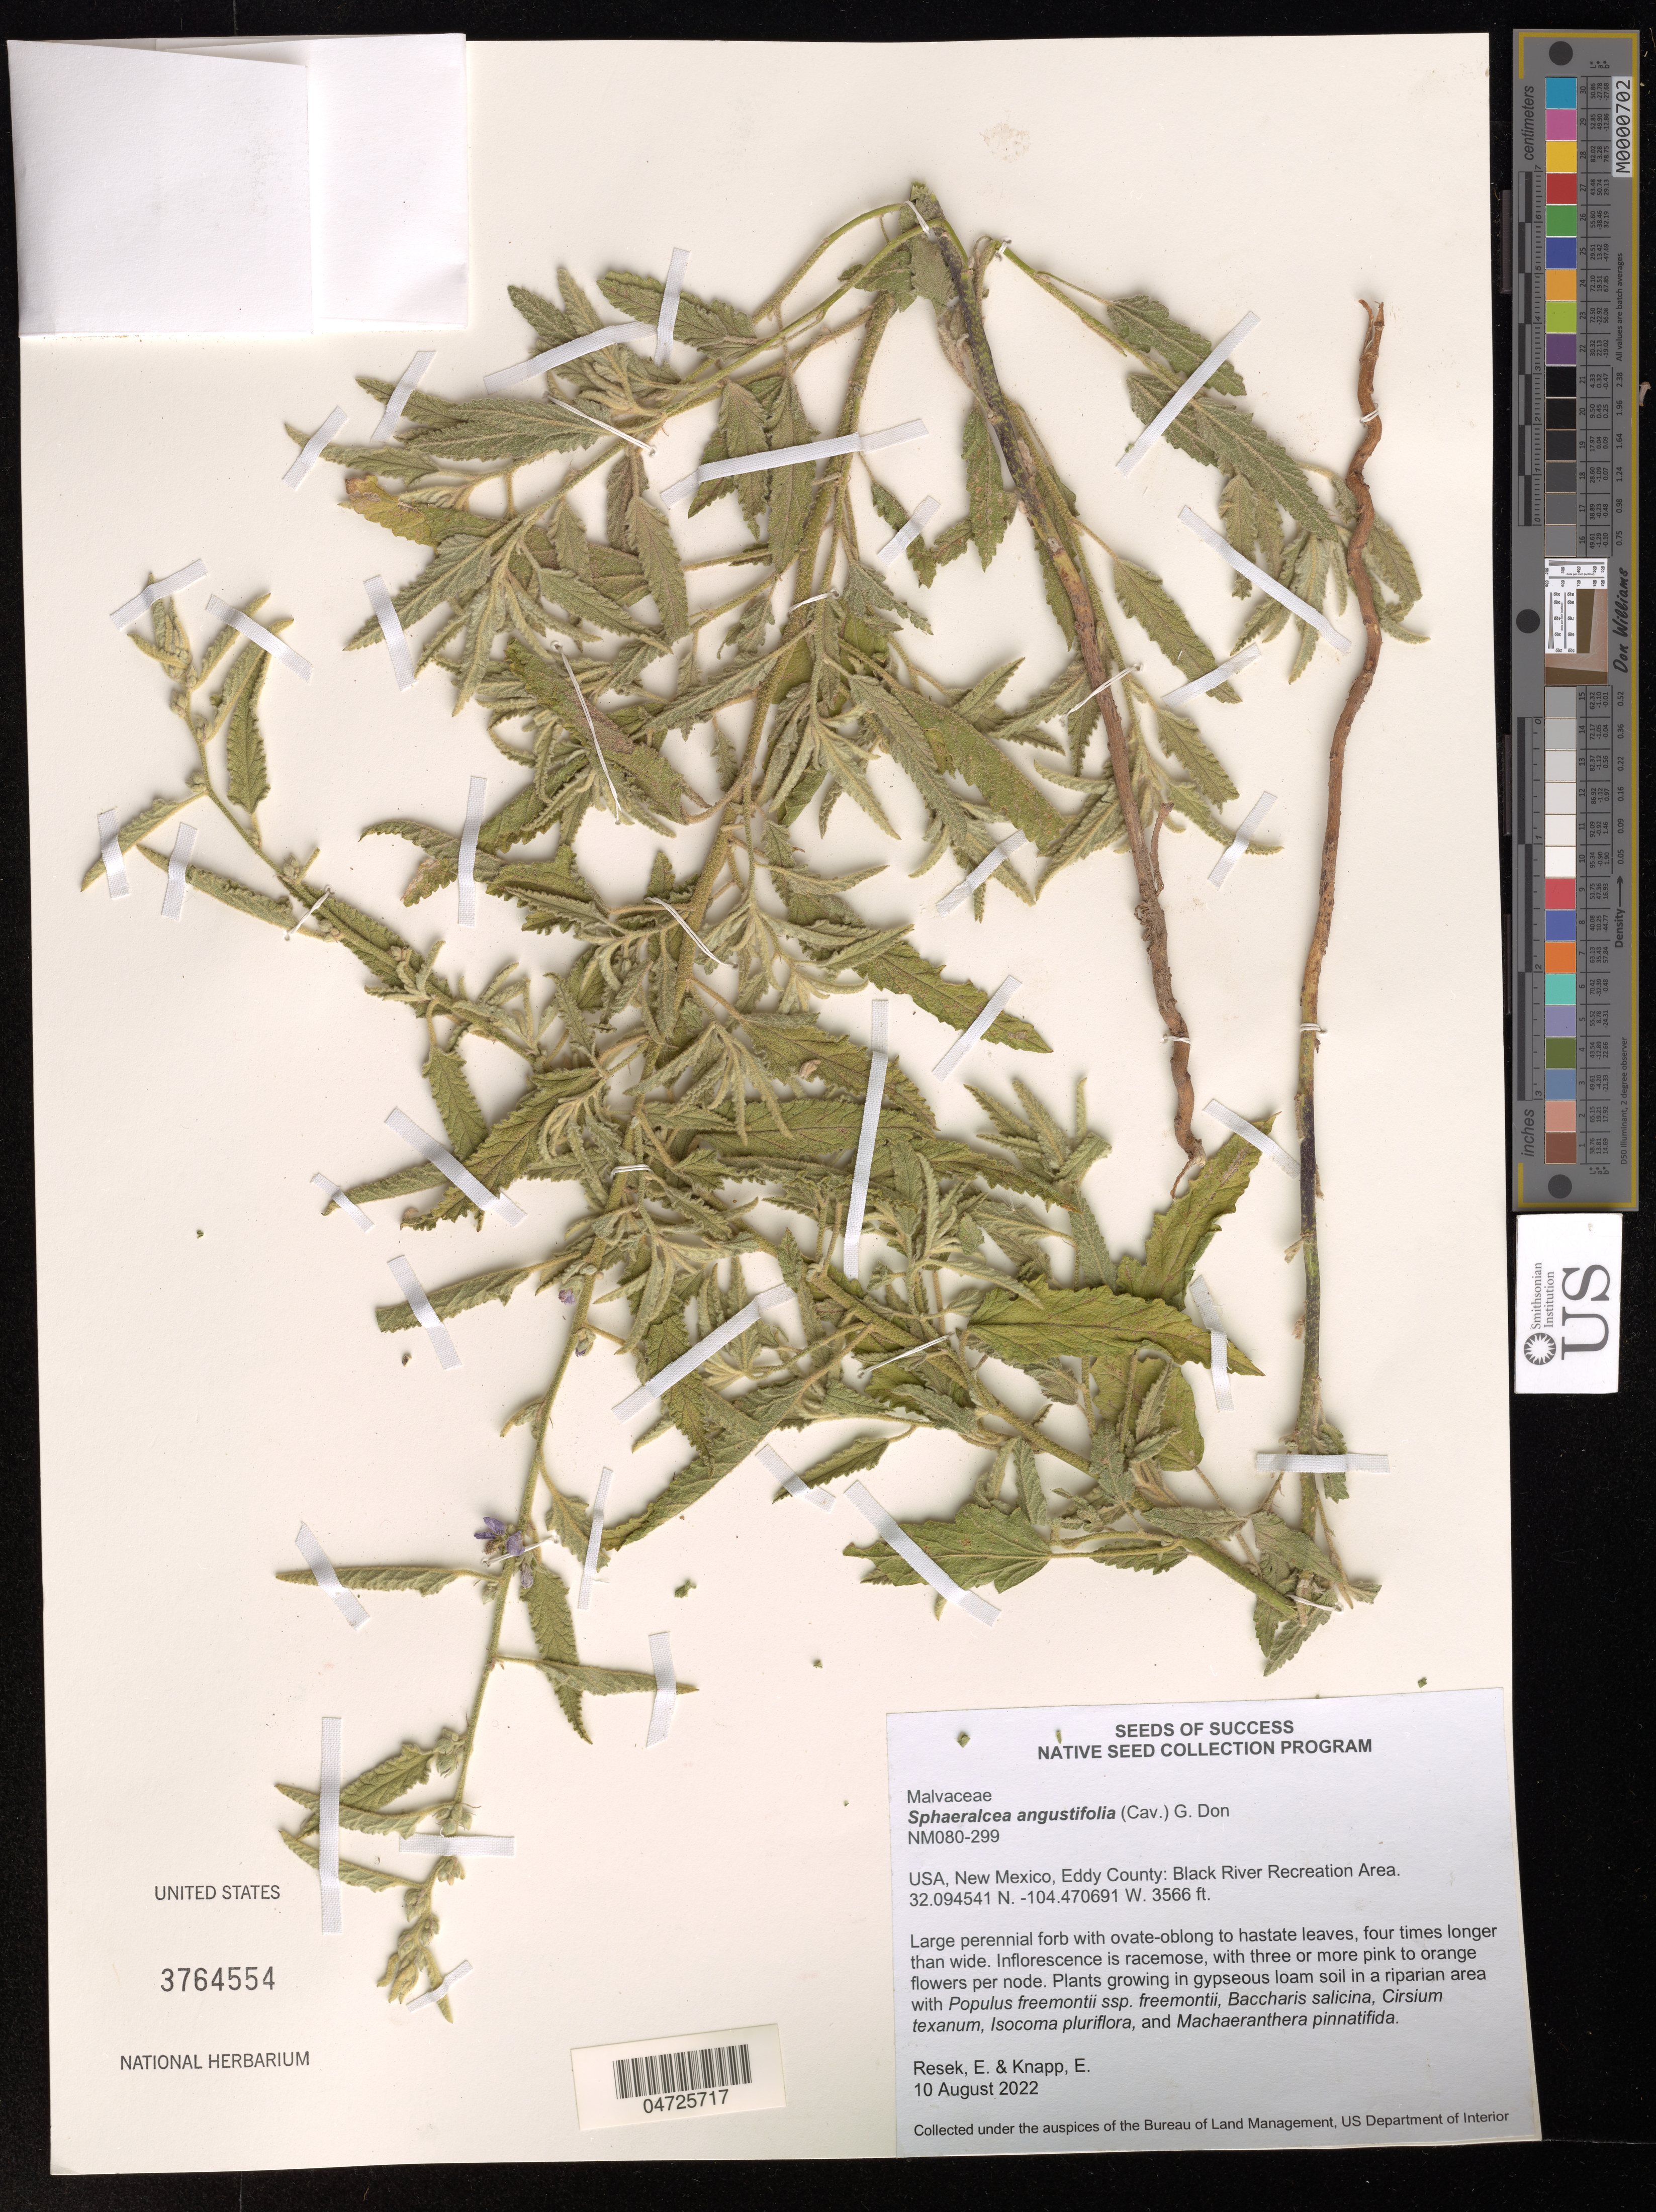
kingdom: Plantae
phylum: Tracheophyta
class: Magnoliopsida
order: Malvales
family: Malvaceae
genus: Sphaeralcea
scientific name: Sphaeralcea angustifolia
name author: (Cav.) G. Don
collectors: E. Resek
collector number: NM080-299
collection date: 2022-08-10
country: United States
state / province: New Mexico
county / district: Eddy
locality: Eddy County: Black River Recreation Area.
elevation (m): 1087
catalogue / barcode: US 3764554